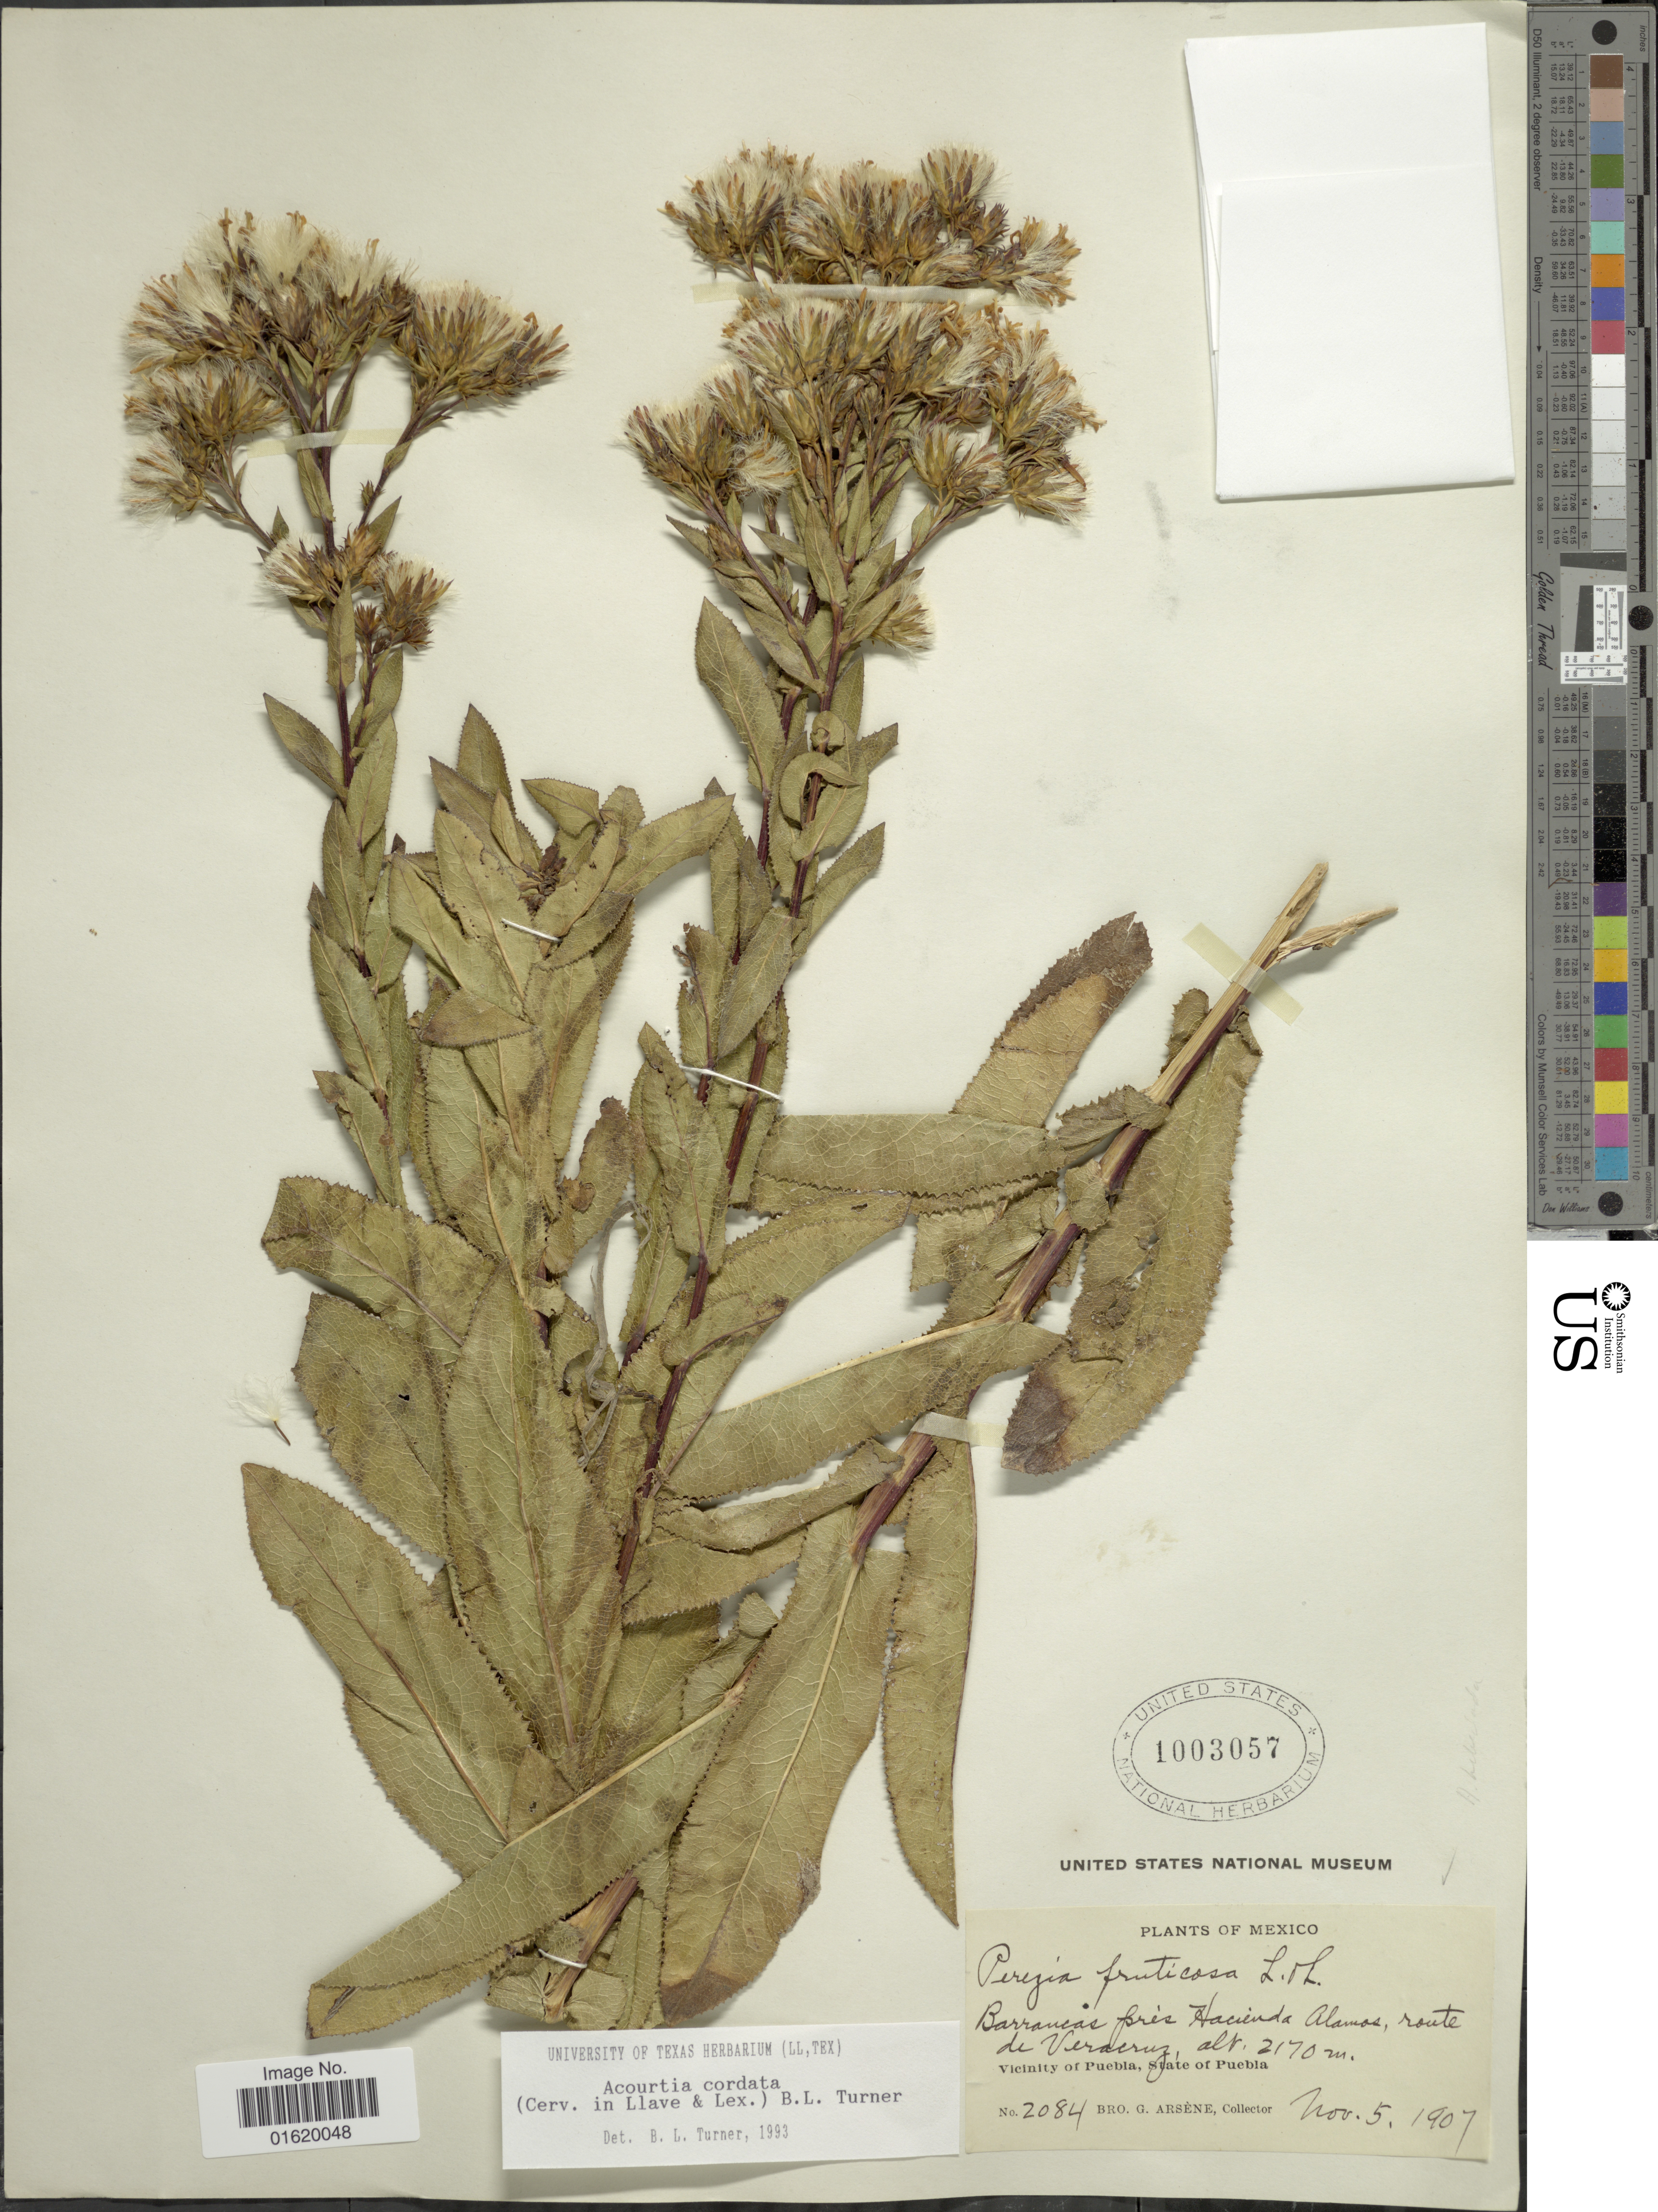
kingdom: Plantae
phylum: Tracheophyta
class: Magnoliopsida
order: Asterales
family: Asteraceae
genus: Acourtia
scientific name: Acourtia cordata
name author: (Cerv.) B.L. Turner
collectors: Bro. G. Arsène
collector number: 2084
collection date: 1907-11-05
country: Mexico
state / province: Puebla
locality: Barrancas prés hacienda Alamos, route de Veracruz, vicinity of Puebla, State of Puebla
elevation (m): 2170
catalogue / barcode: US 1003057